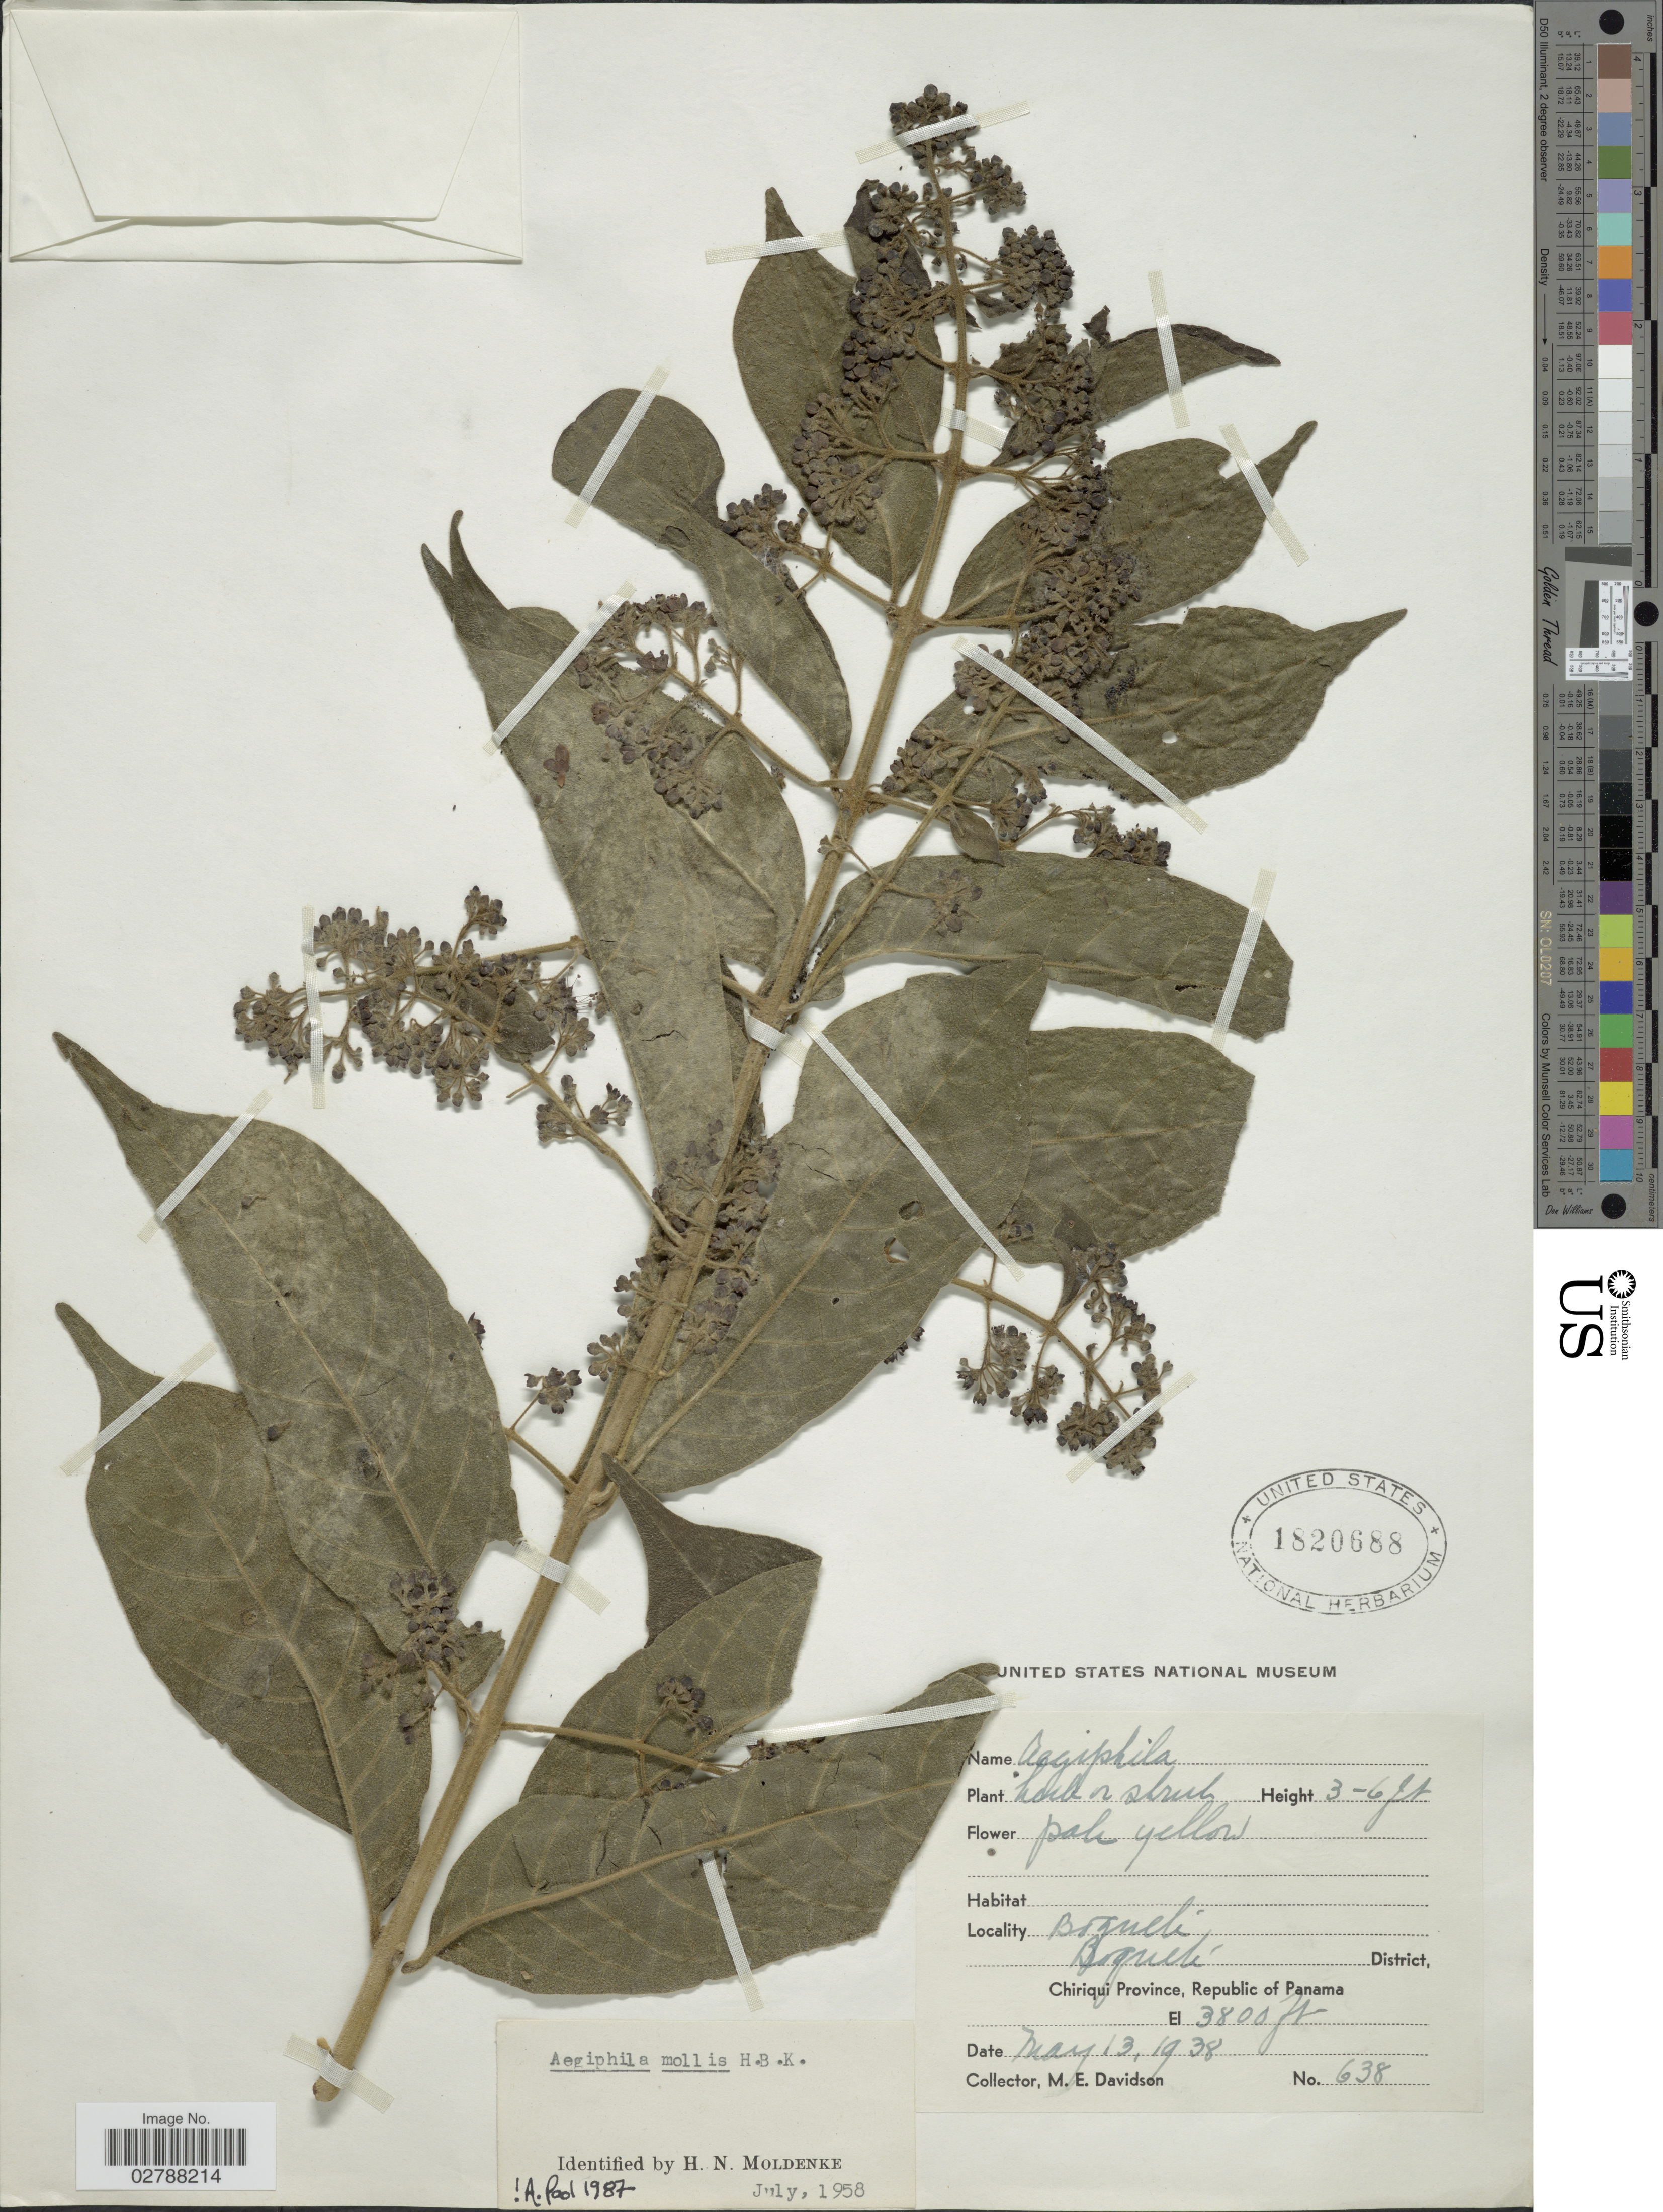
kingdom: Plantae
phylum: Tracheophyta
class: Magnoliopsida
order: Lamiales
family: Lamiaceae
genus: Aegiphila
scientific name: Aegiphila mollis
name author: Kunth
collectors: M. E. Davidson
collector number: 638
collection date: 1938-05-13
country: Panama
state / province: Chiriqui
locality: Boqueté, Boqueté District, Chiriqui Province.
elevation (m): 1158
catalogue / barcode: US 1820688